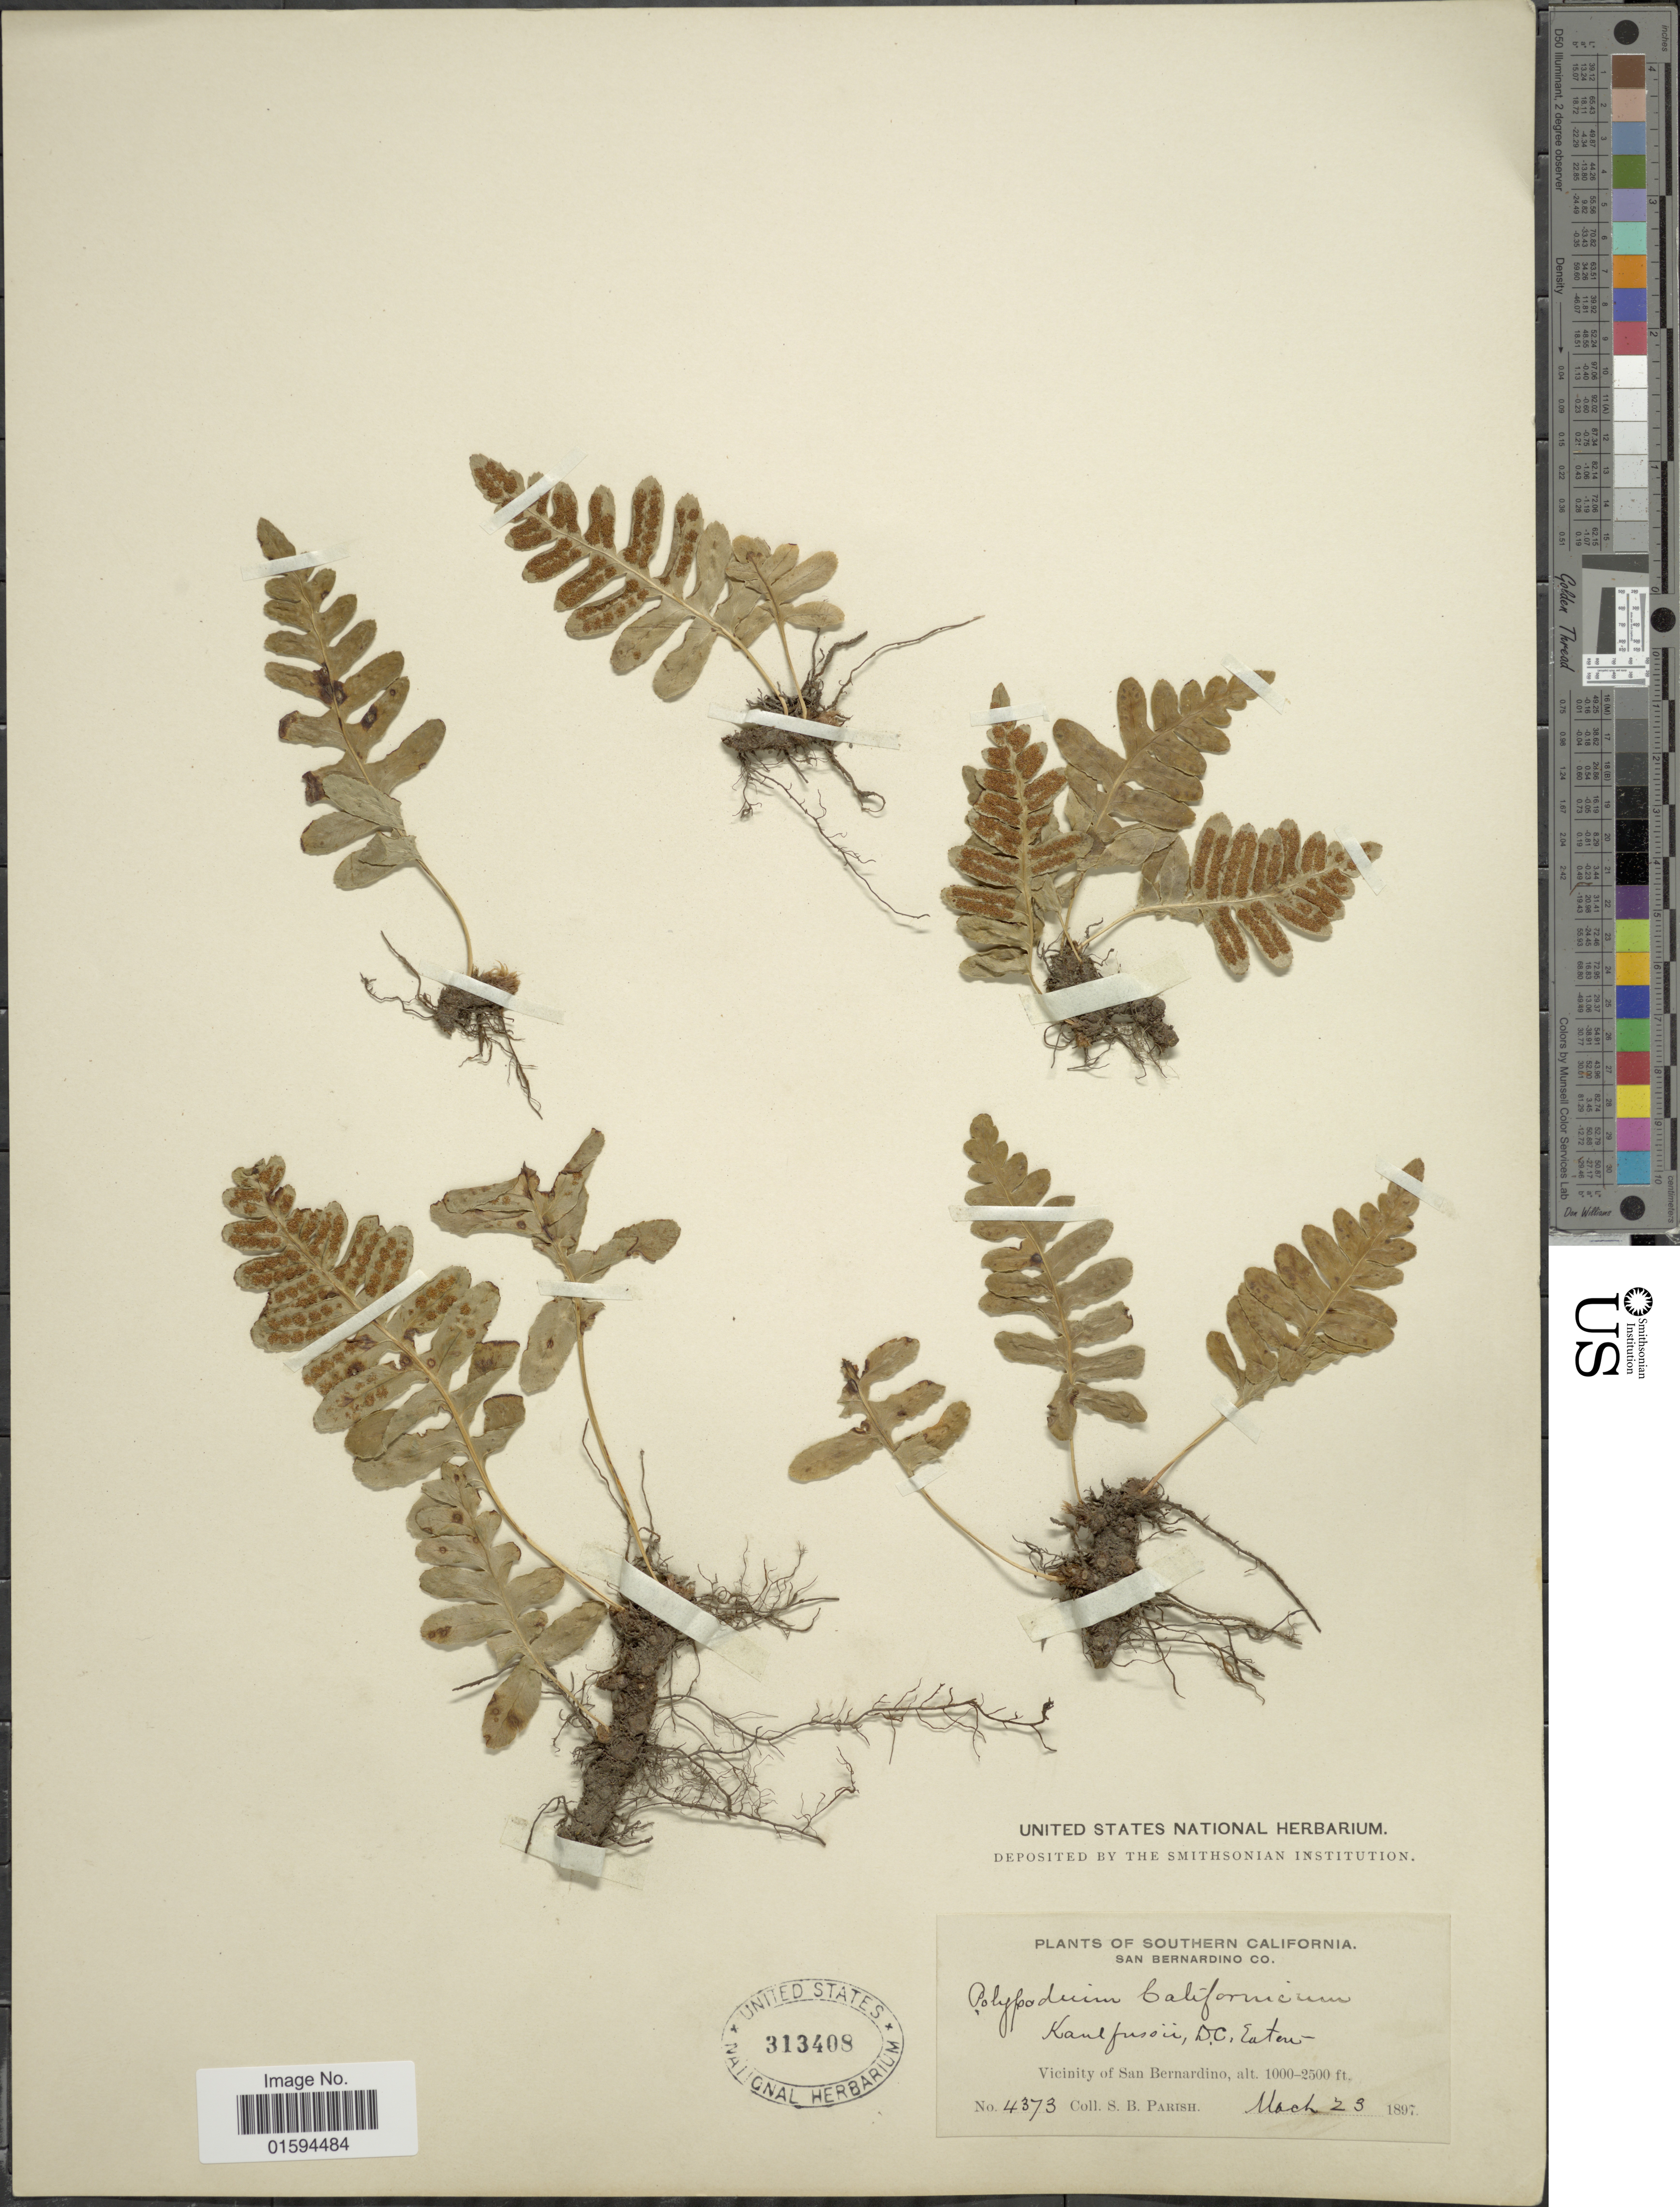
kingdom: Plantae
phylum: Tracheophyta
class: Polypodiopsida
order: Polypodiales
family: Polypodiaceae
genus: Polypodium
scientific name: Polypodium californicum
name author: Kaulf.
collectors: S. B. Parish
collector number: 4373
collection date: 1897-03-23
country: United States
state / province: California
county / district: San Bernardino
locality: Southern California, San Bernardino Co, vicinity of San Bernardino.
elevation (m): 305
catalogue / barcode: US 313408